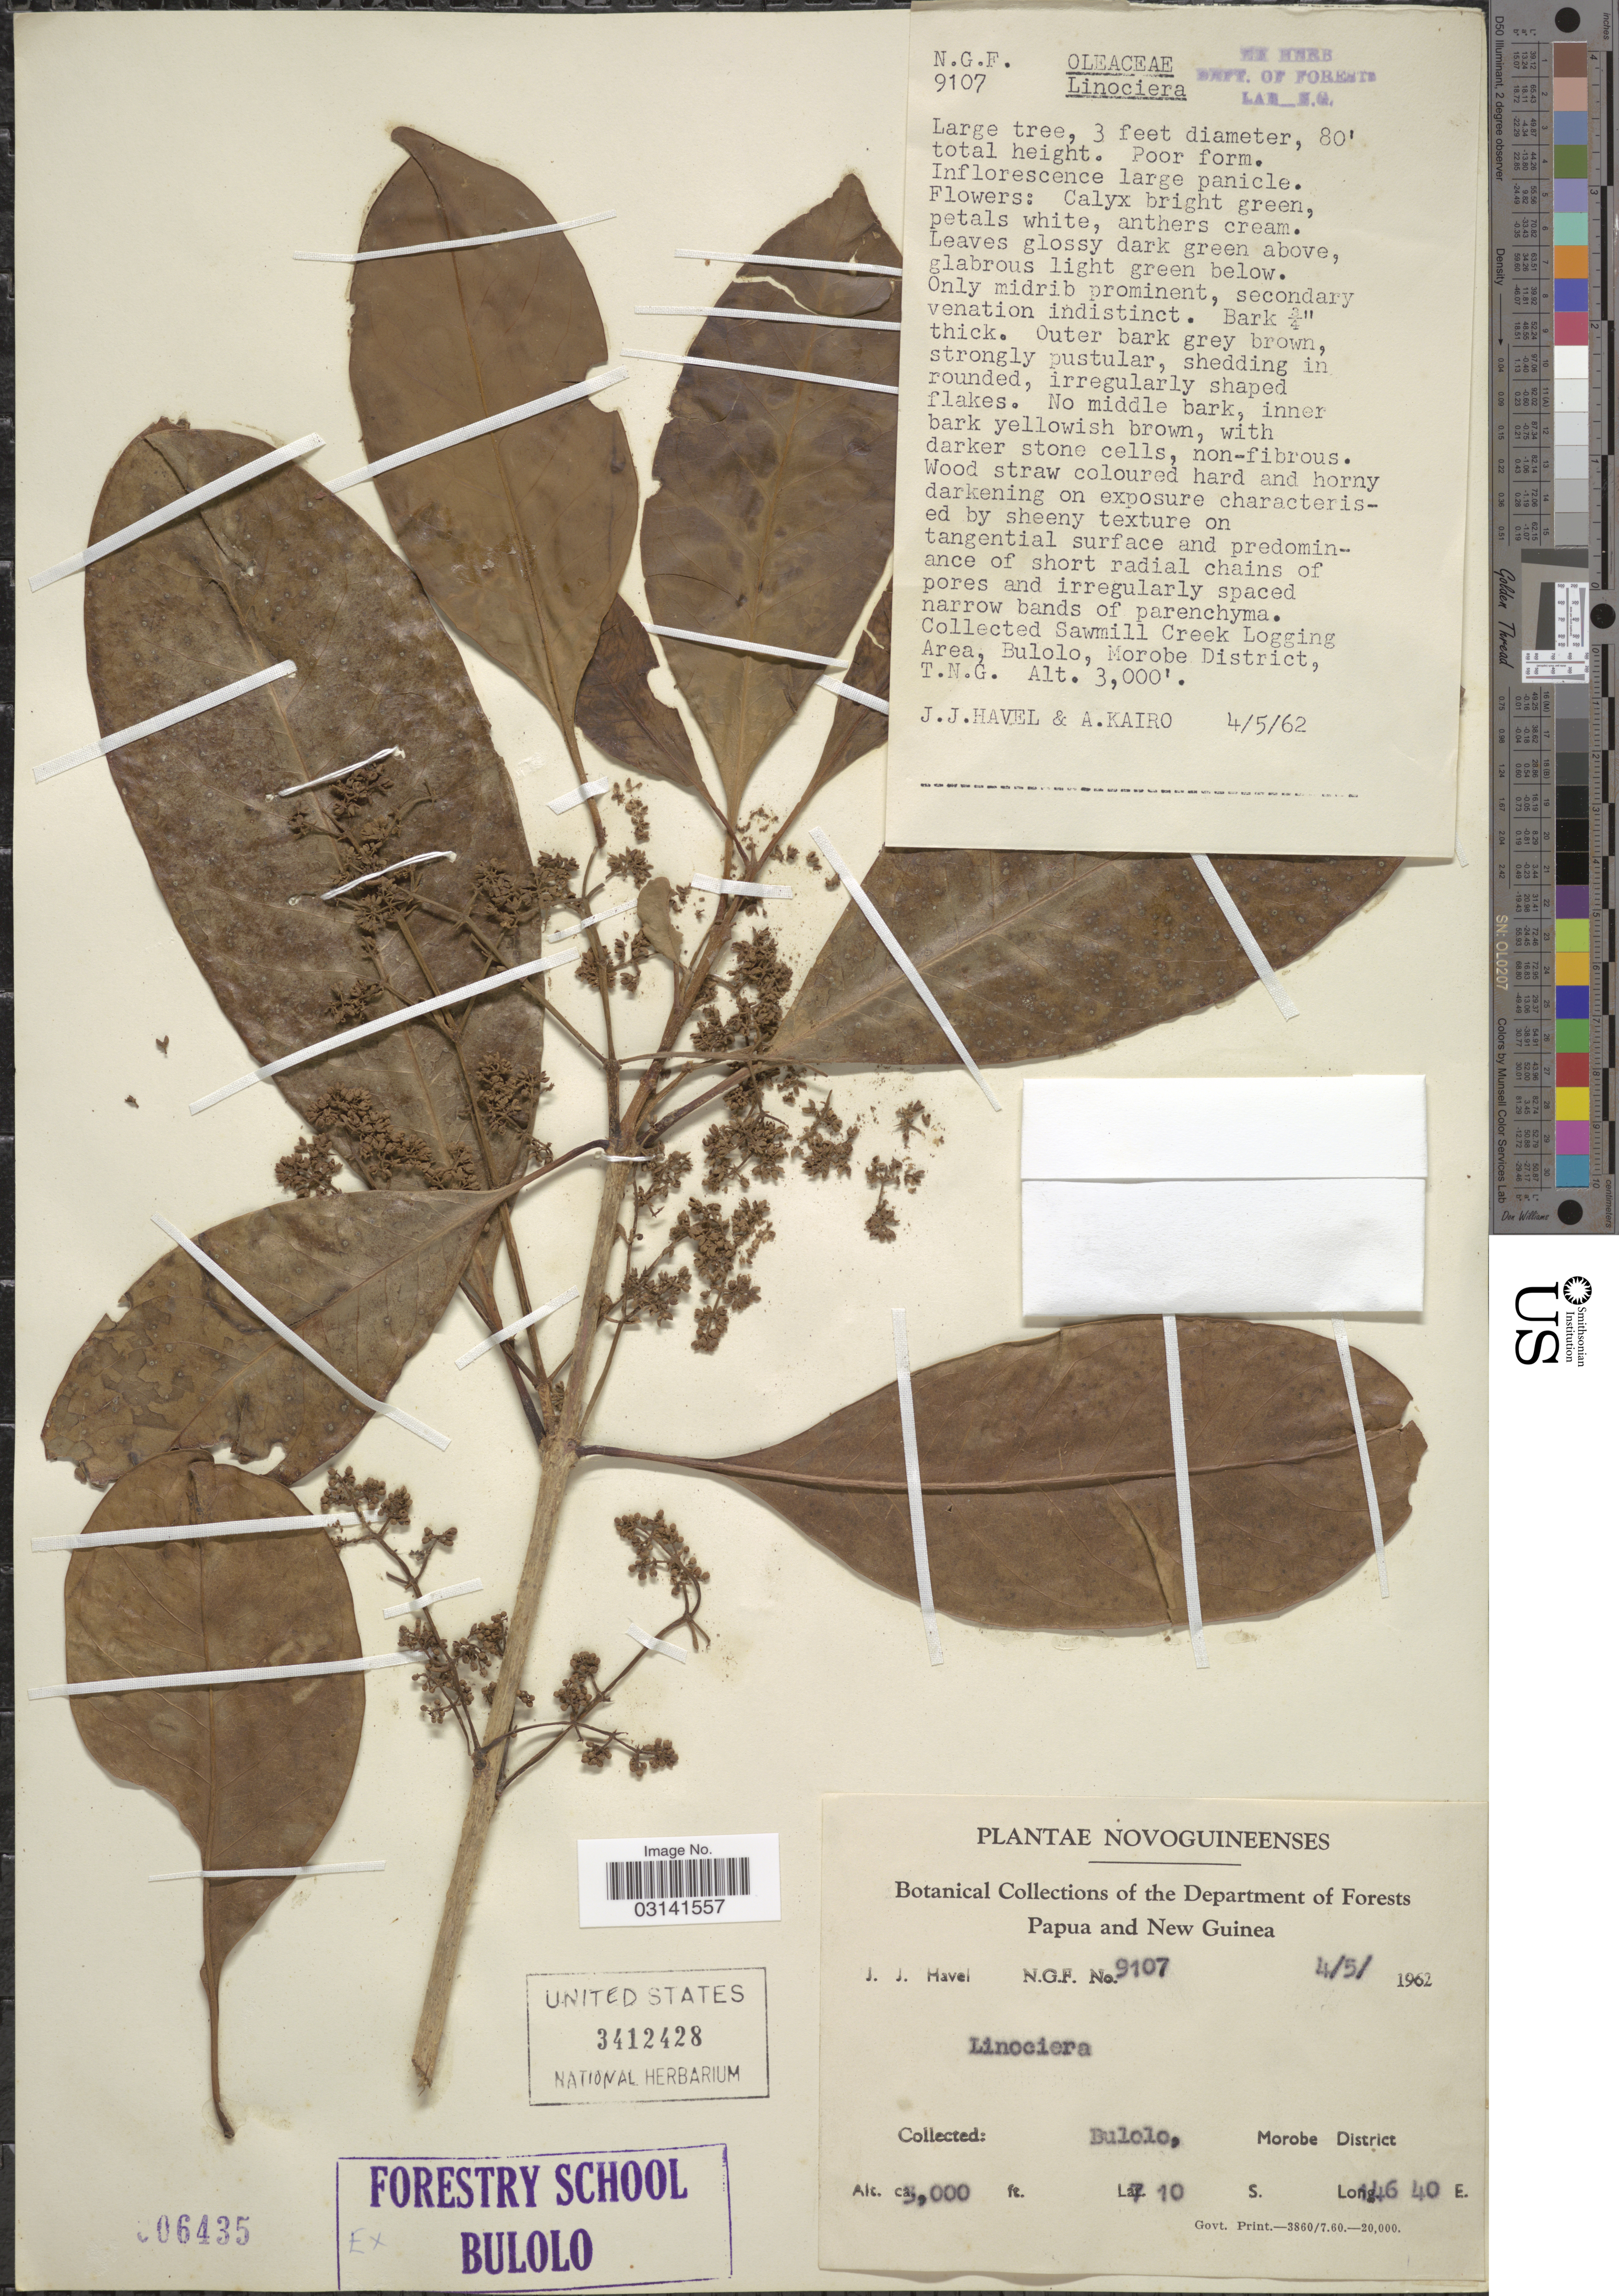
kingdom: Plantae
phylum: Tracheophyta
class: Magnoliopsida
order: Lamiales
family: Oleaceae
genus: Chionanthus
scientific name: Chionanthus sp.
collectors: J. Havel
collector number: N.G.F. 9107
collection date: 1962-05-04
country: Papua New Guinea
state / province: Morobe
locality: New Guinea. Bulolo, Morobe District, T.N.G.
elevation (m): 914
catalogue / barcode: US 3412428